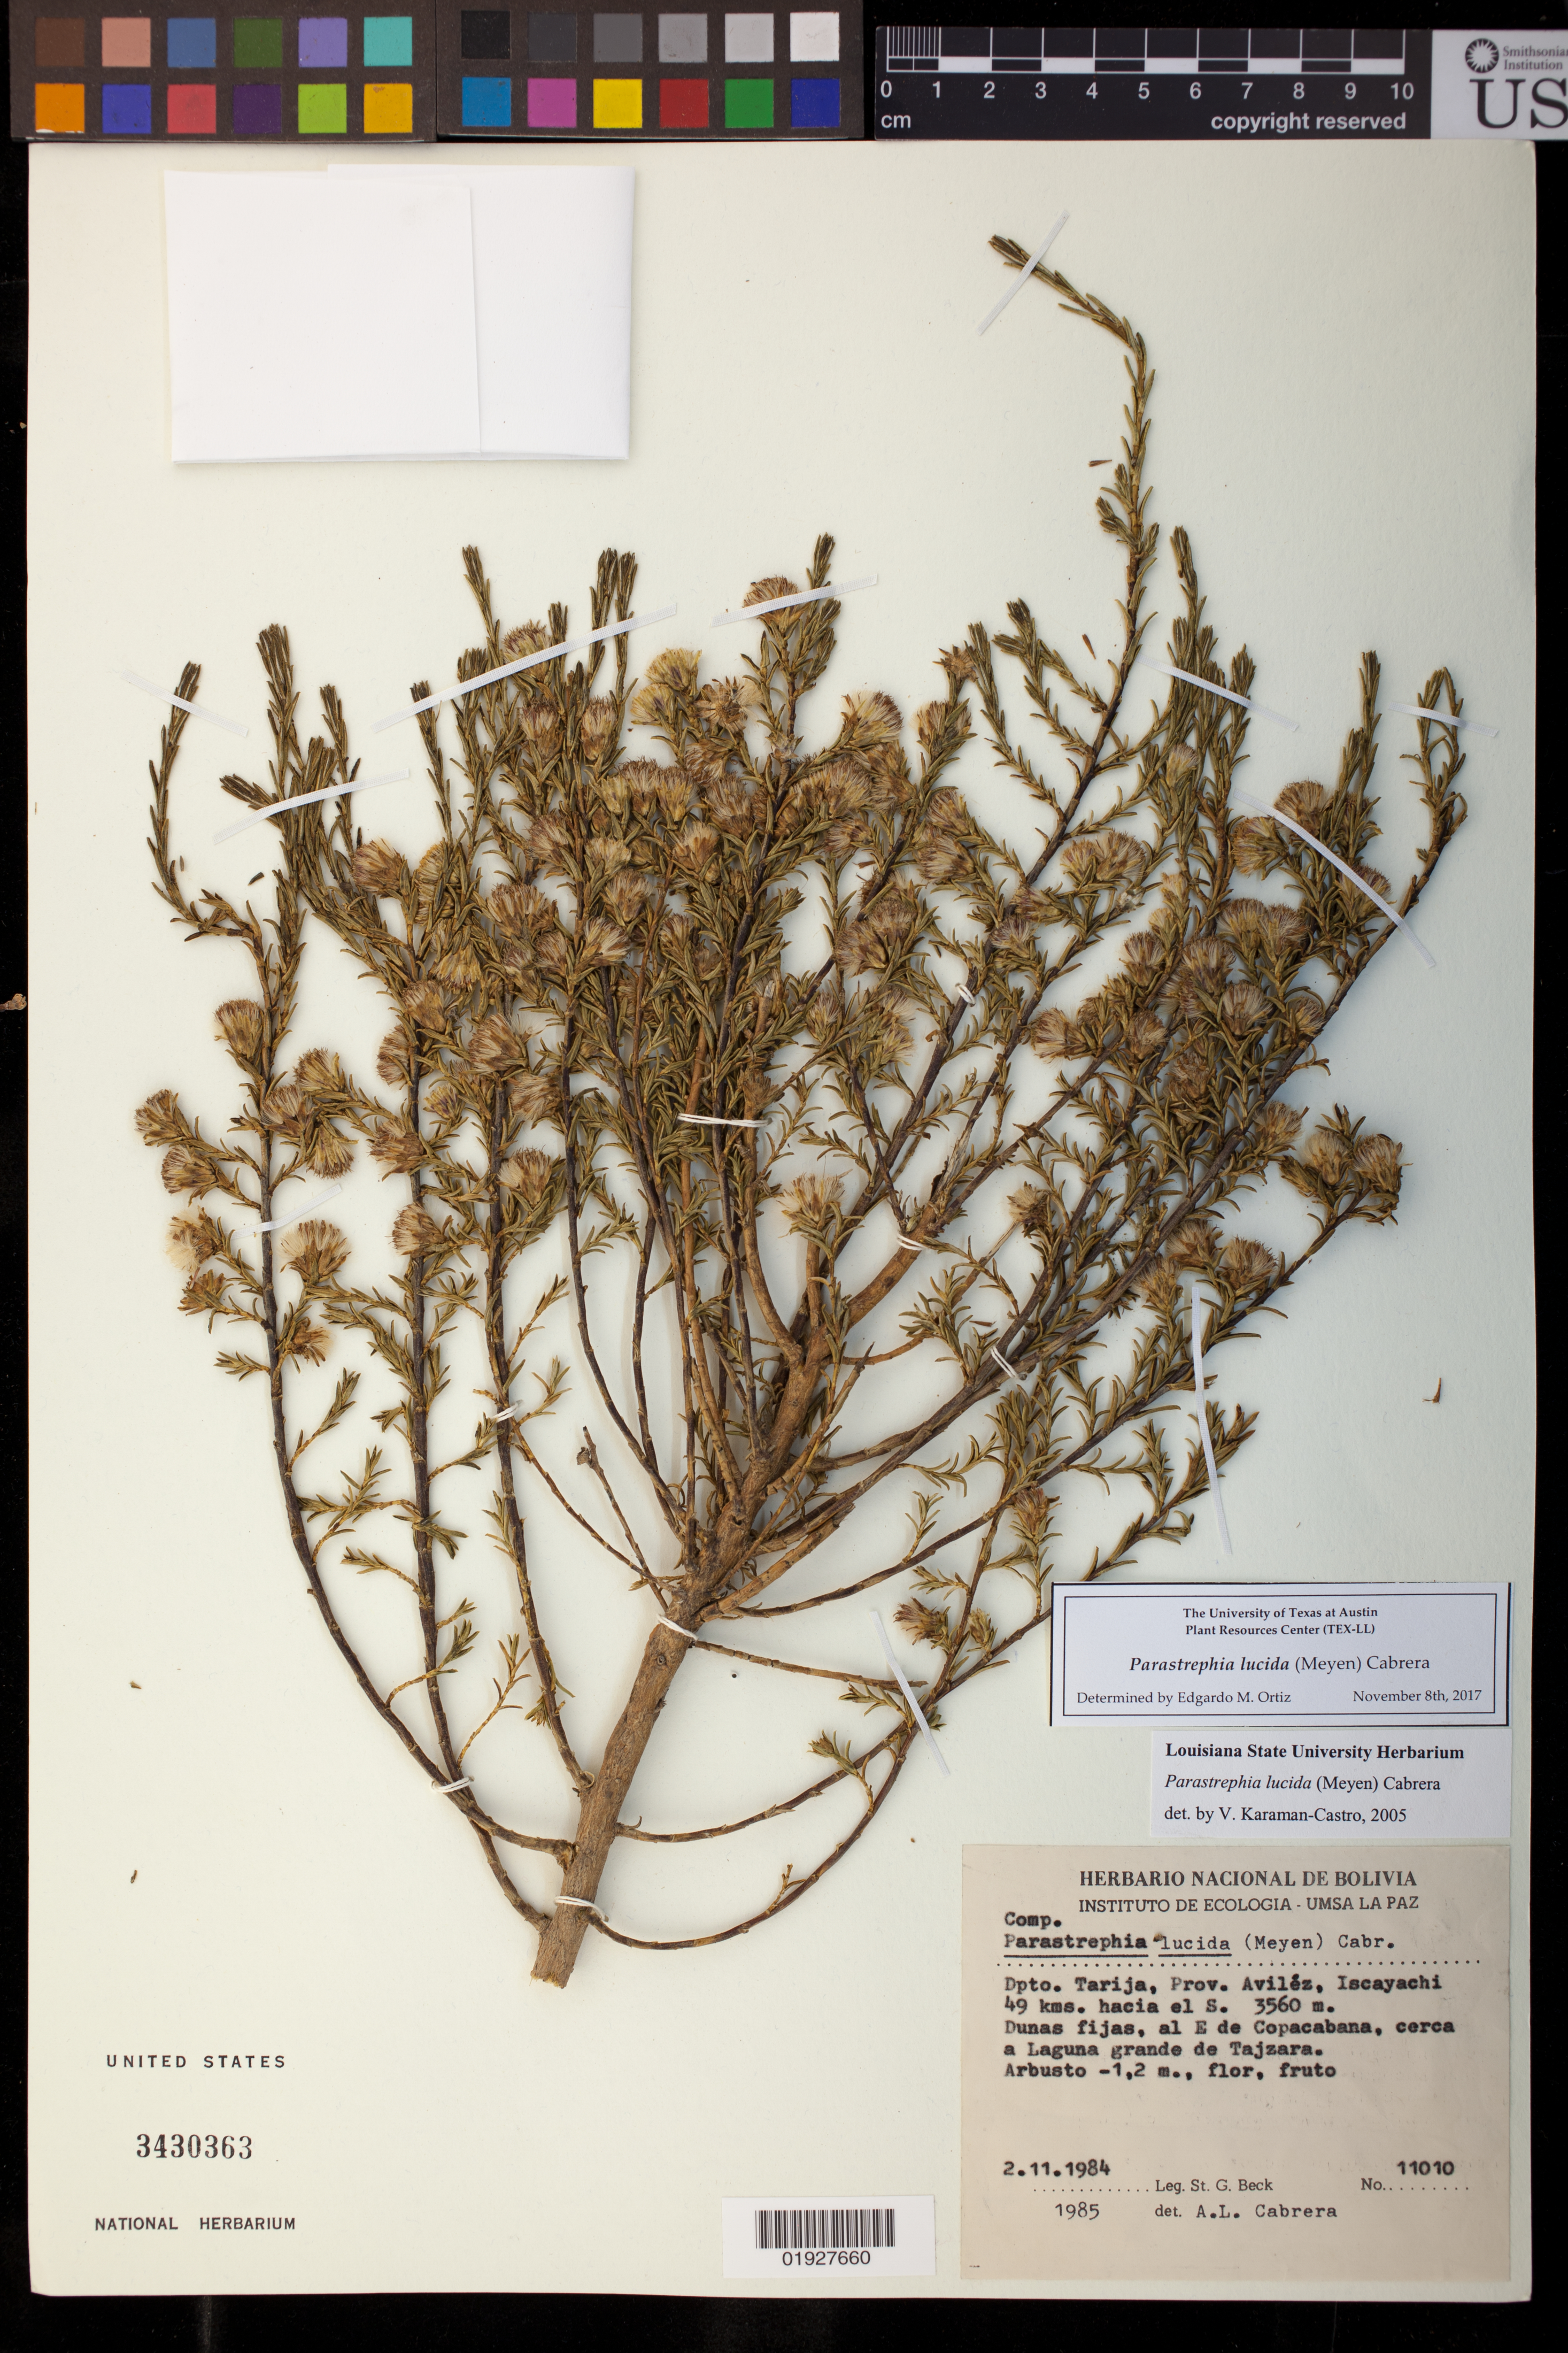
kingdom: Plantae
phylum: Tracheophyta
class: Magnoliopsida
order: Asterales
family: Asteraceae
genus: Parastrephia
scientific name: Parastrephia lucida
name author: (Meyen) Cabrera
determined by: Ortiz, E. M.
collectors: S. G. Beck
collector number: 11010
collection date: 1984-11-02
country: Bolivia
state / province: Tarija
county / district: Avilez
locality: Dunas fijas, al E de Copacabana, ca. a Laguna grande de Tajzara.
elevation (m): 3560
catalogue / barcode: US 3430363